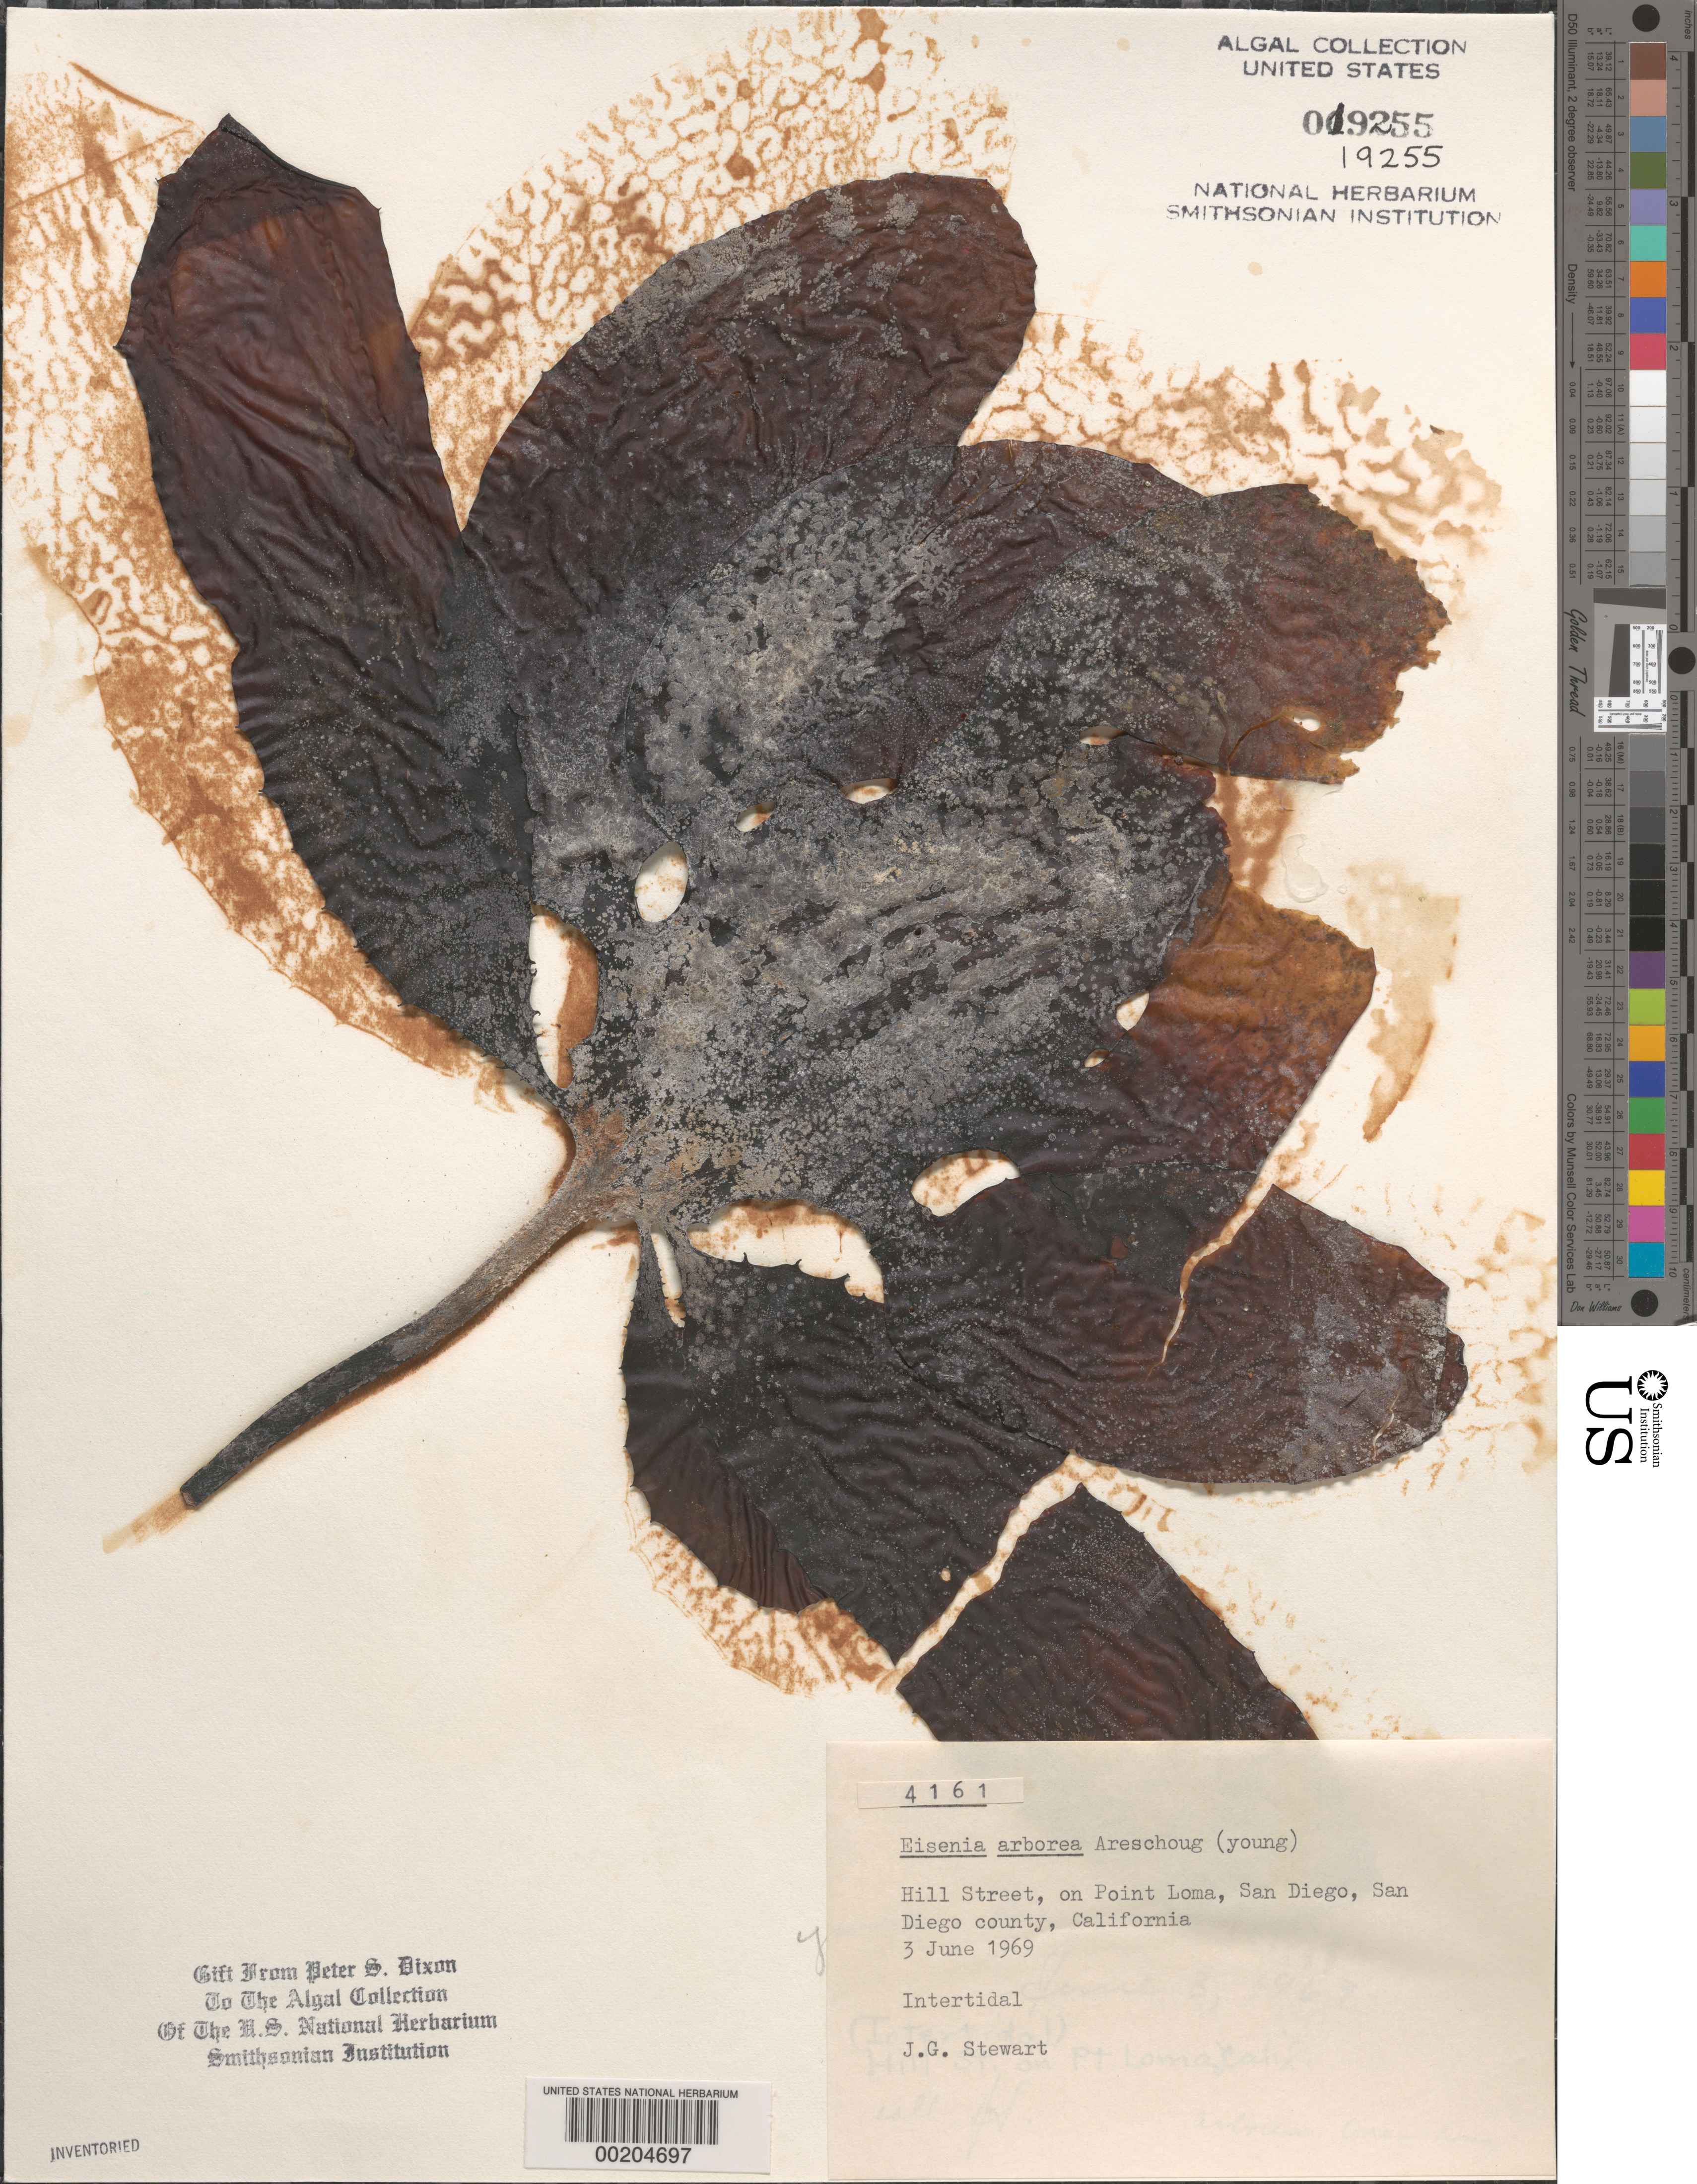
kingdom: Chromista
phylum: Ochrophyta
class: Phaeophyceae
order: Laminariales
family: Lessoniaceae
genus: Eisenia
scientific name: Eisenia arborea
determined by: Dixon, P. S.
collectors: J. Stewart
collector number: PSD 4161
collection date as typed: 03 Jun 1969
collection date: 1969-06-03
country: United States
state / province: California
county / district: San Diego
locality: Point Loma, Hill Street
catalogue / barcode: US 19255